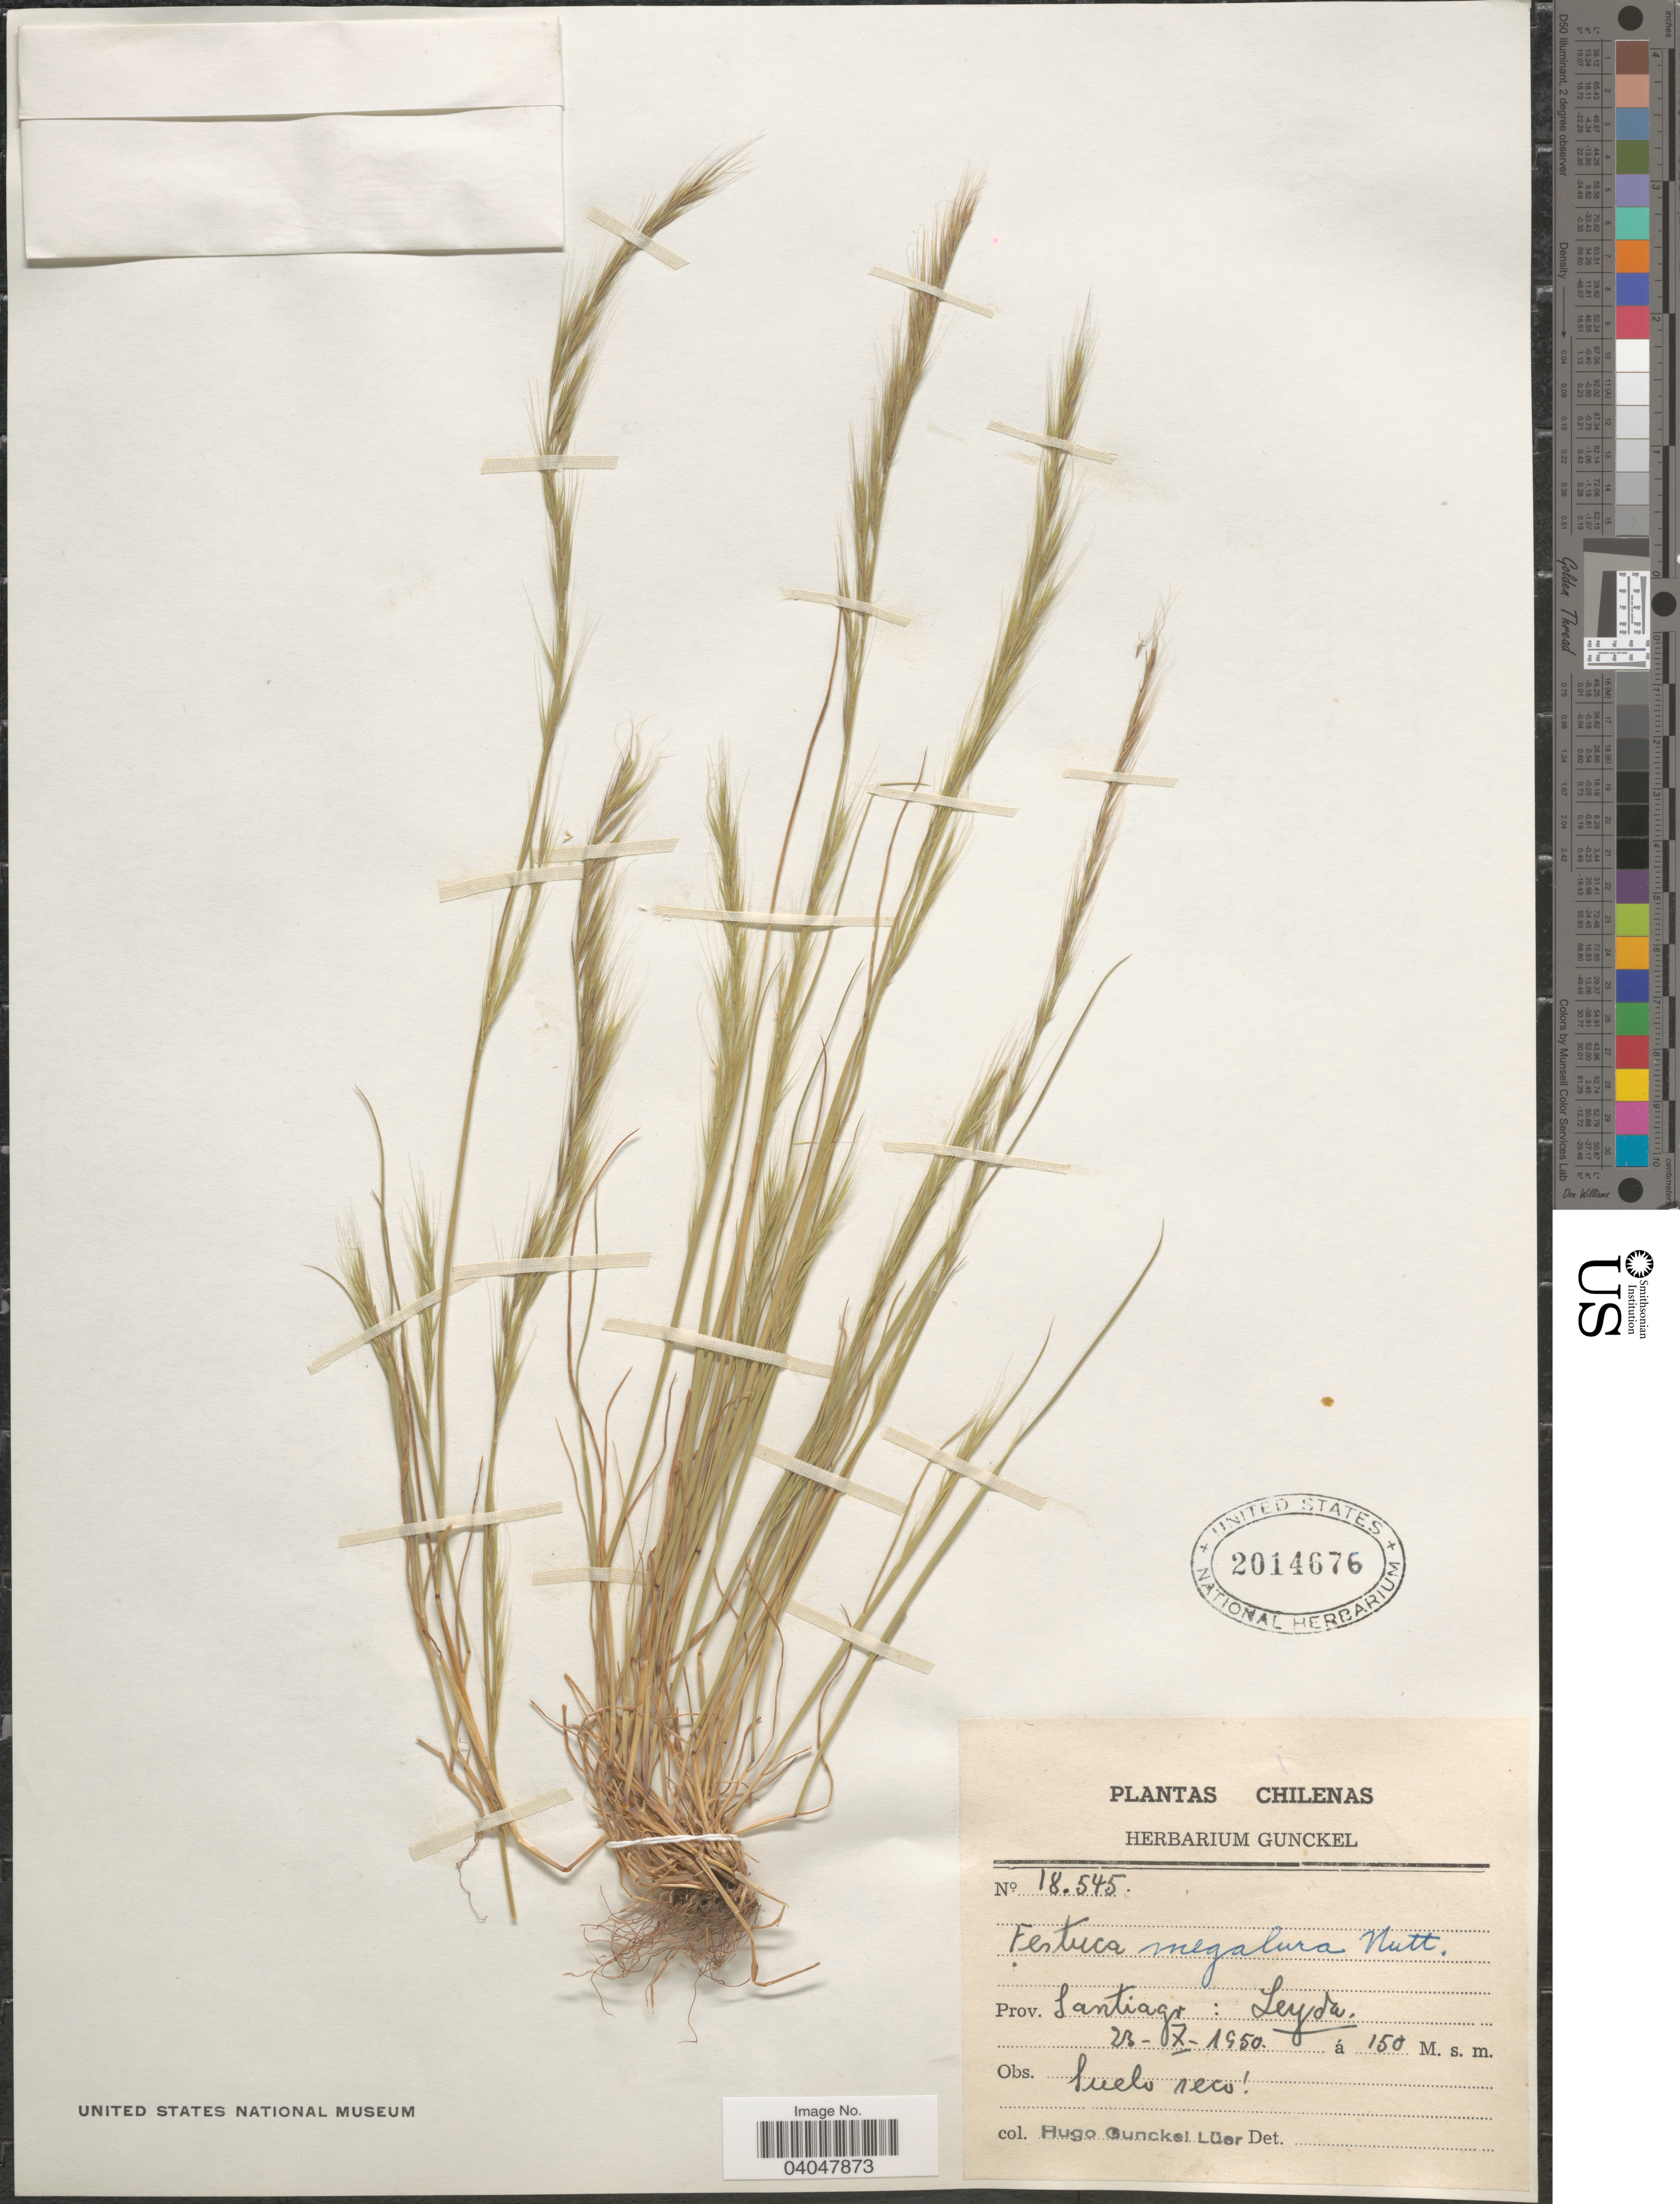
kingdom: Plantae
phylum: Tracheophyta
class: Liliopsida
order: Poales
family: Poaceae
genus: Festuca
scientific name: Festuca megalura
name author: Nutt.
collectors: H. Gunckel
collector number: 18545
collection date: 1950-10-23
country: Chile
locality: Prov. Santiago: Leyda.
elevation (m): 150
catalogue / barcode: US 2014676